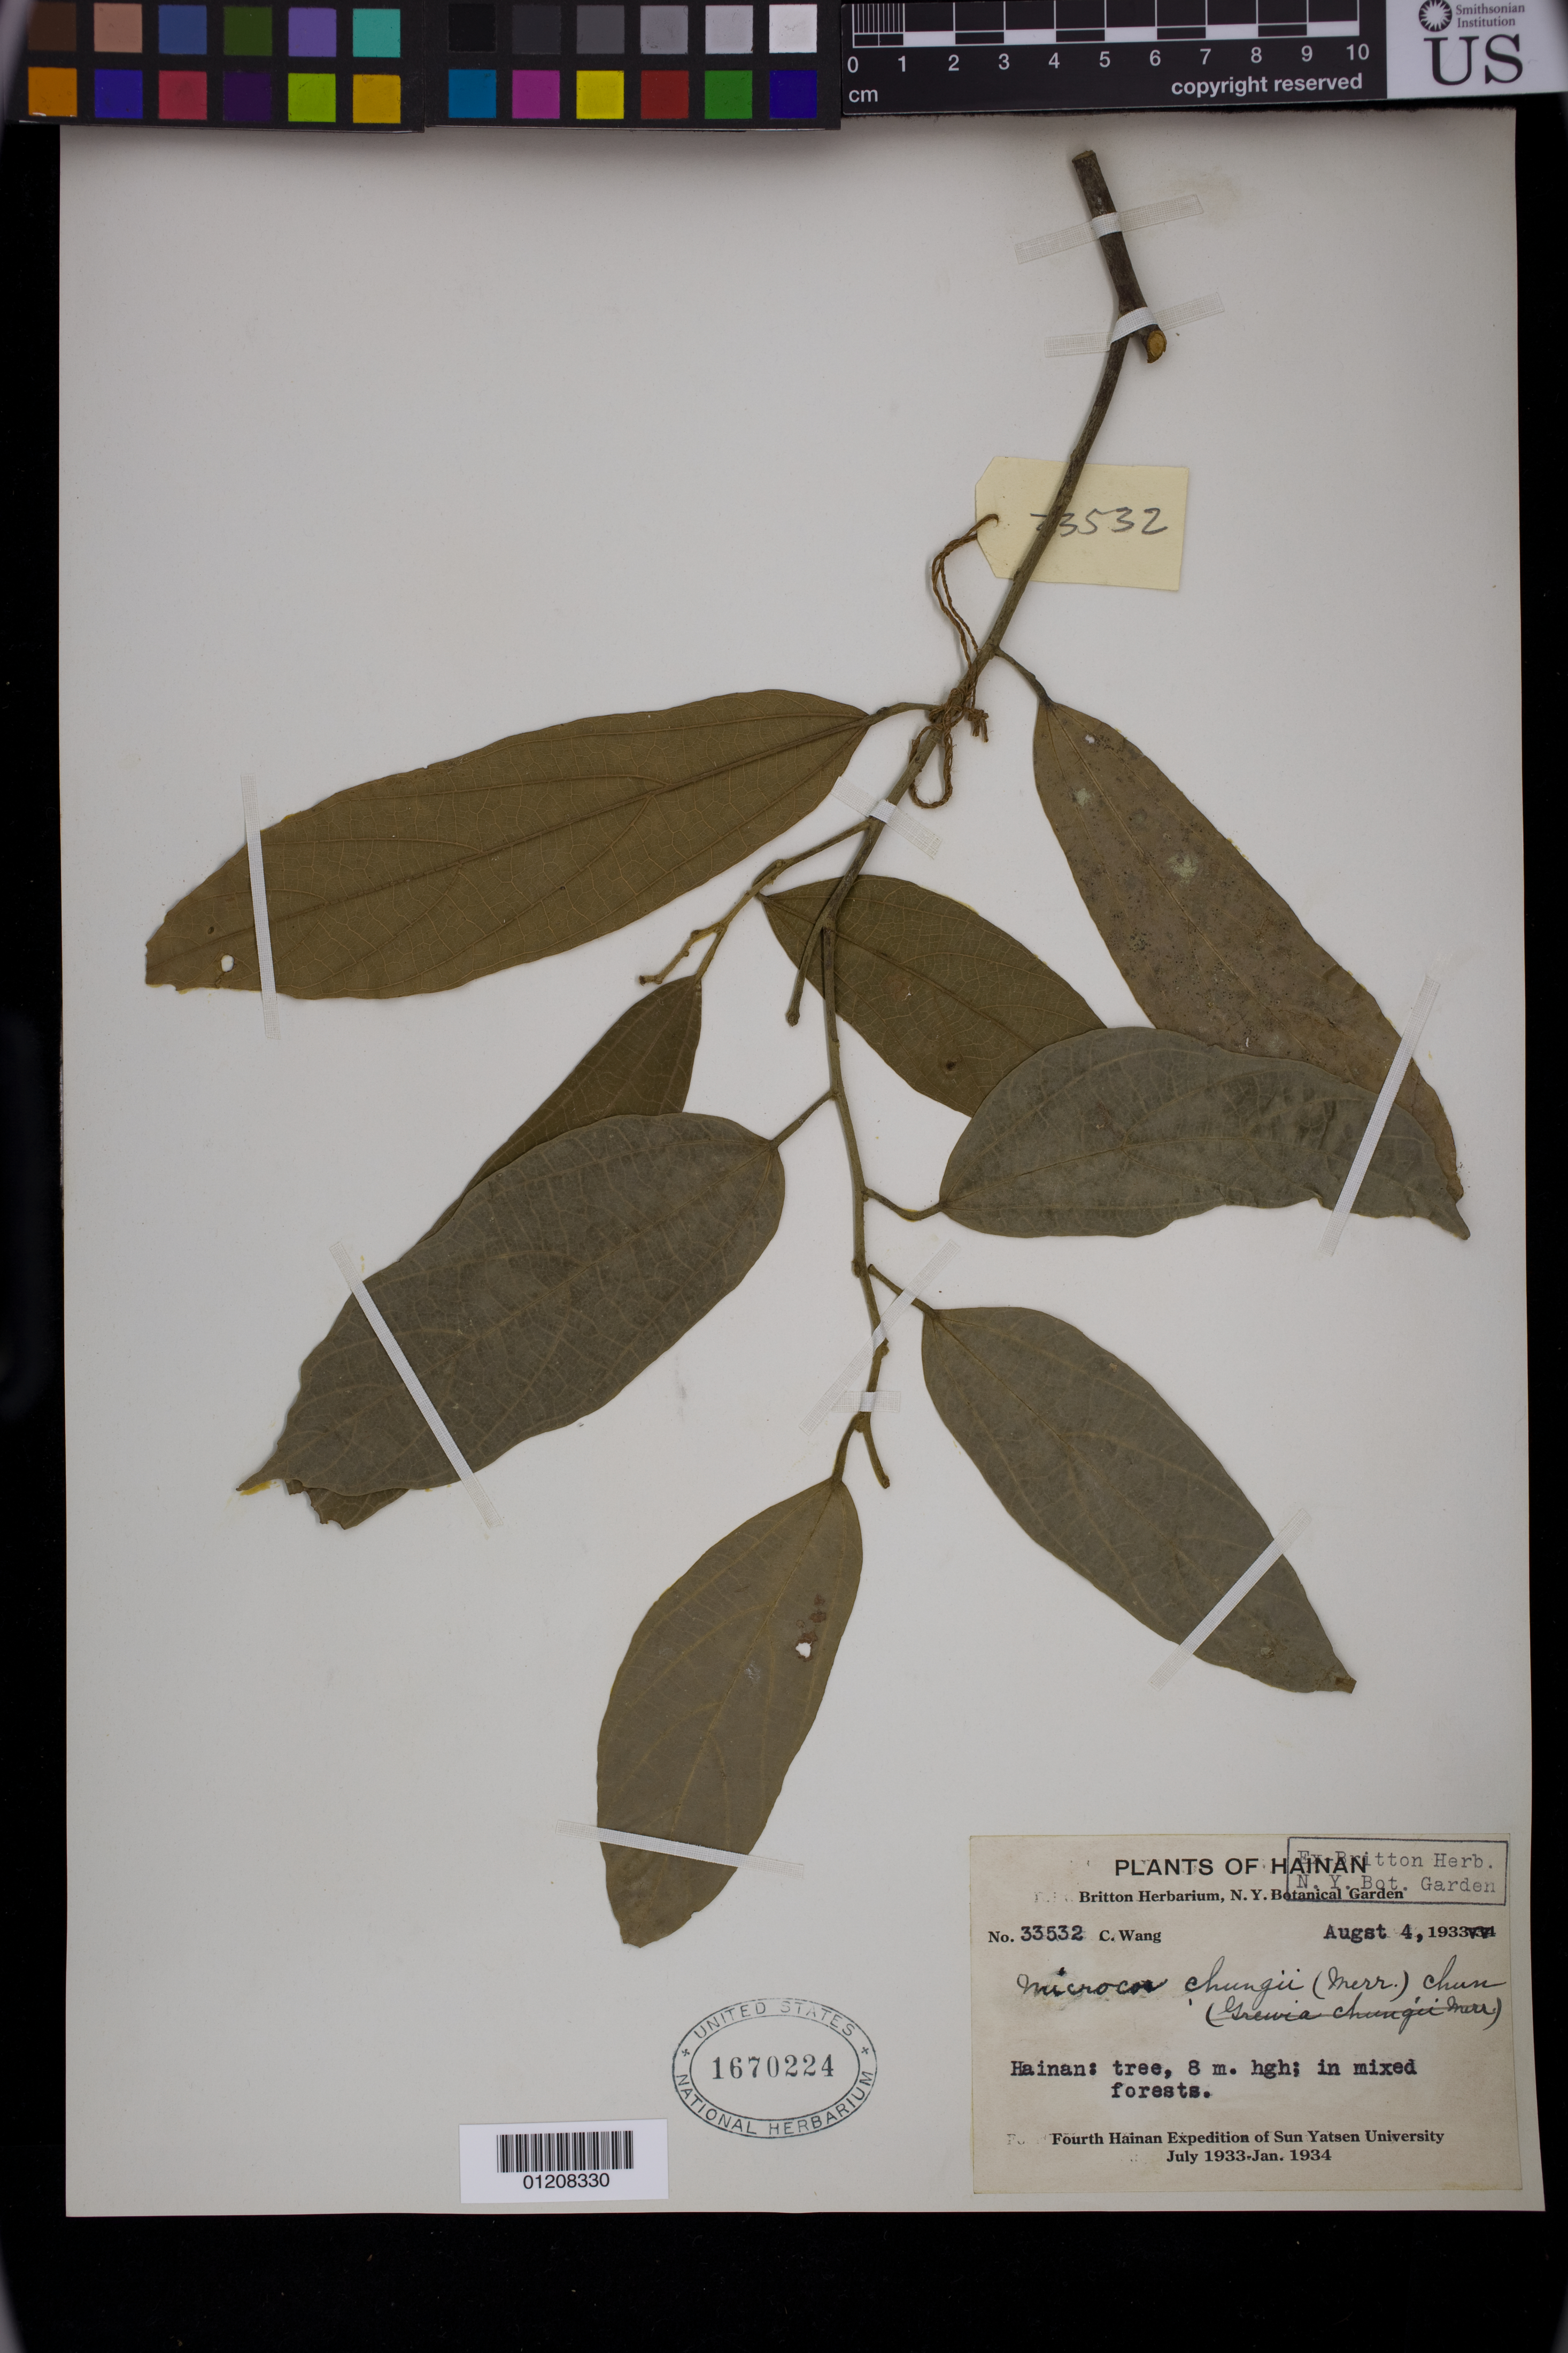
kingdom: Plantae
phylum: Tracheophyta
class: Magnoliopsida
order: Malvales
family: Malvaceae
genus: Microcos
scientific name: Microcos chungii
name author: (Merr.) Chun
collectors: C. Wang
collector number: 33532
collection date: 1933-08-04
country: China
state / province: Hainan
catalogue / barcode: US 1670224